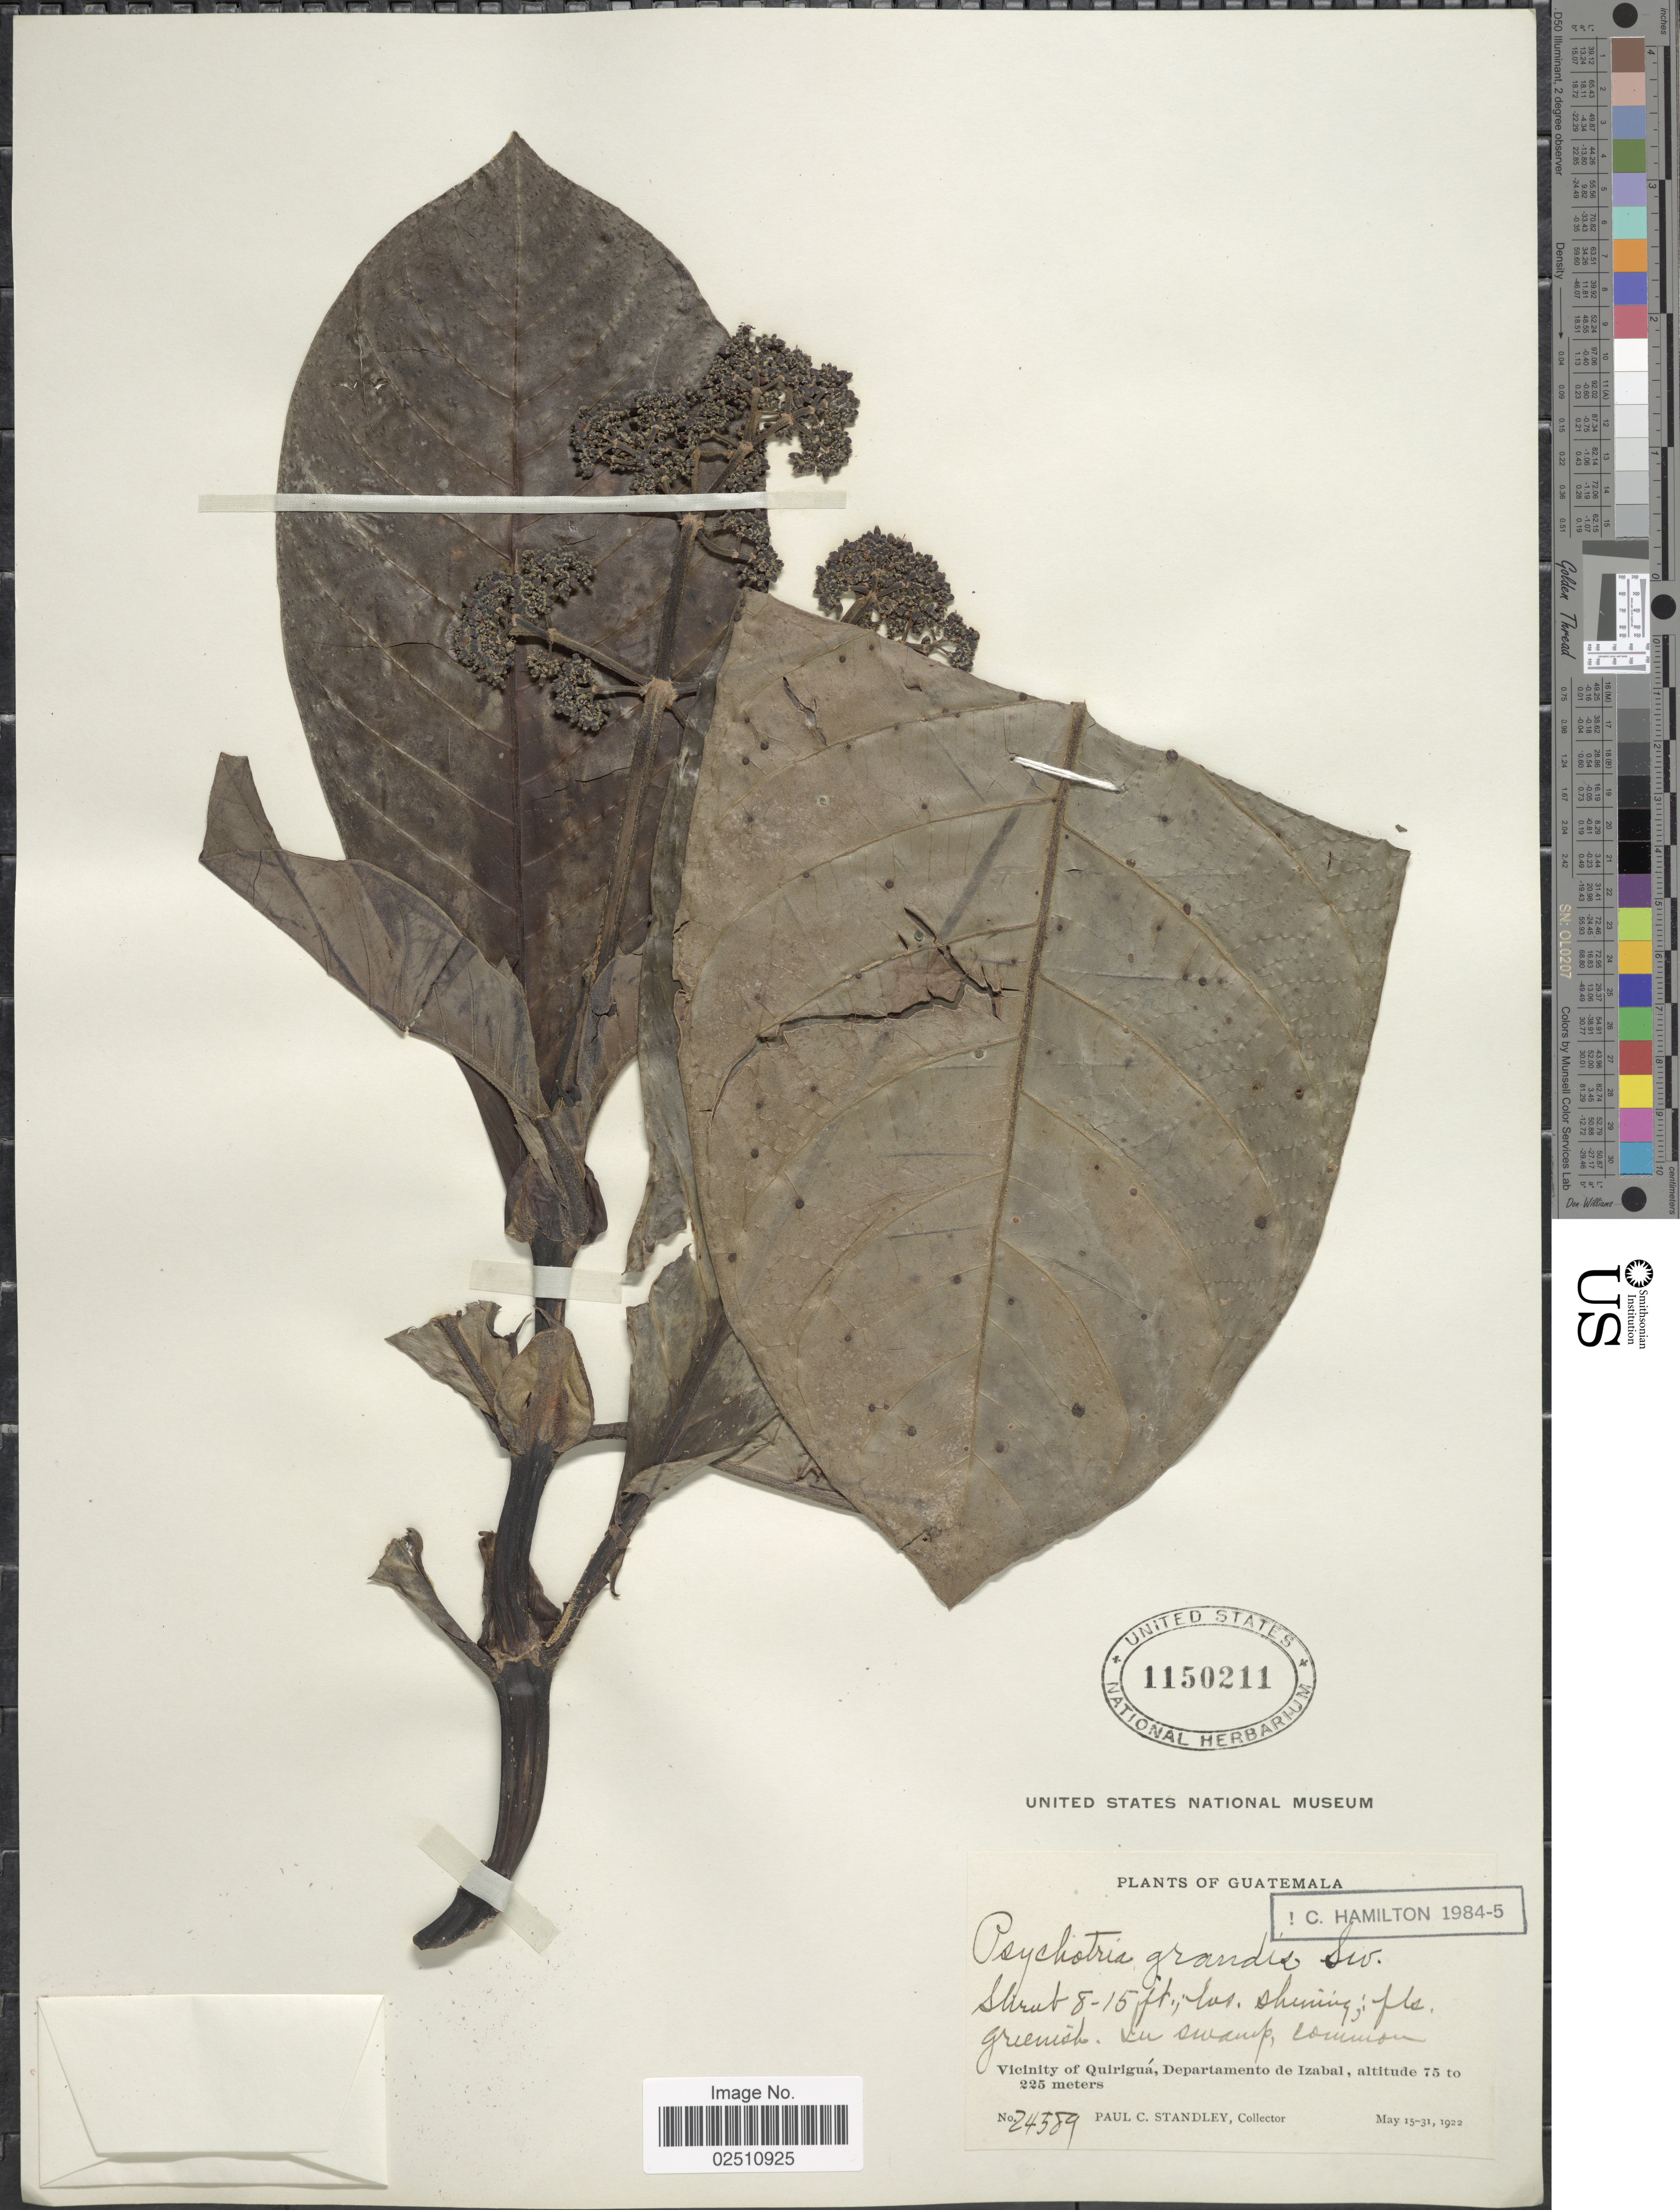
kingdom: Plantae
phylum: Tracheophyta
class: Magnoliopsida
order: Gentianales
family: Rubiaceae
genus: Psychotria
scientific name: Psychotria grandis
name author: Sw.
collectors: P. C. Standley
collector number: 24589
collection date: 1922-05-15/1922-05-31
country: Guatemala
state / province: Izabal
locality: In swamp, Vicinity of Quirigua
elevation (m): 75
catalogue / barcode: US 1150211